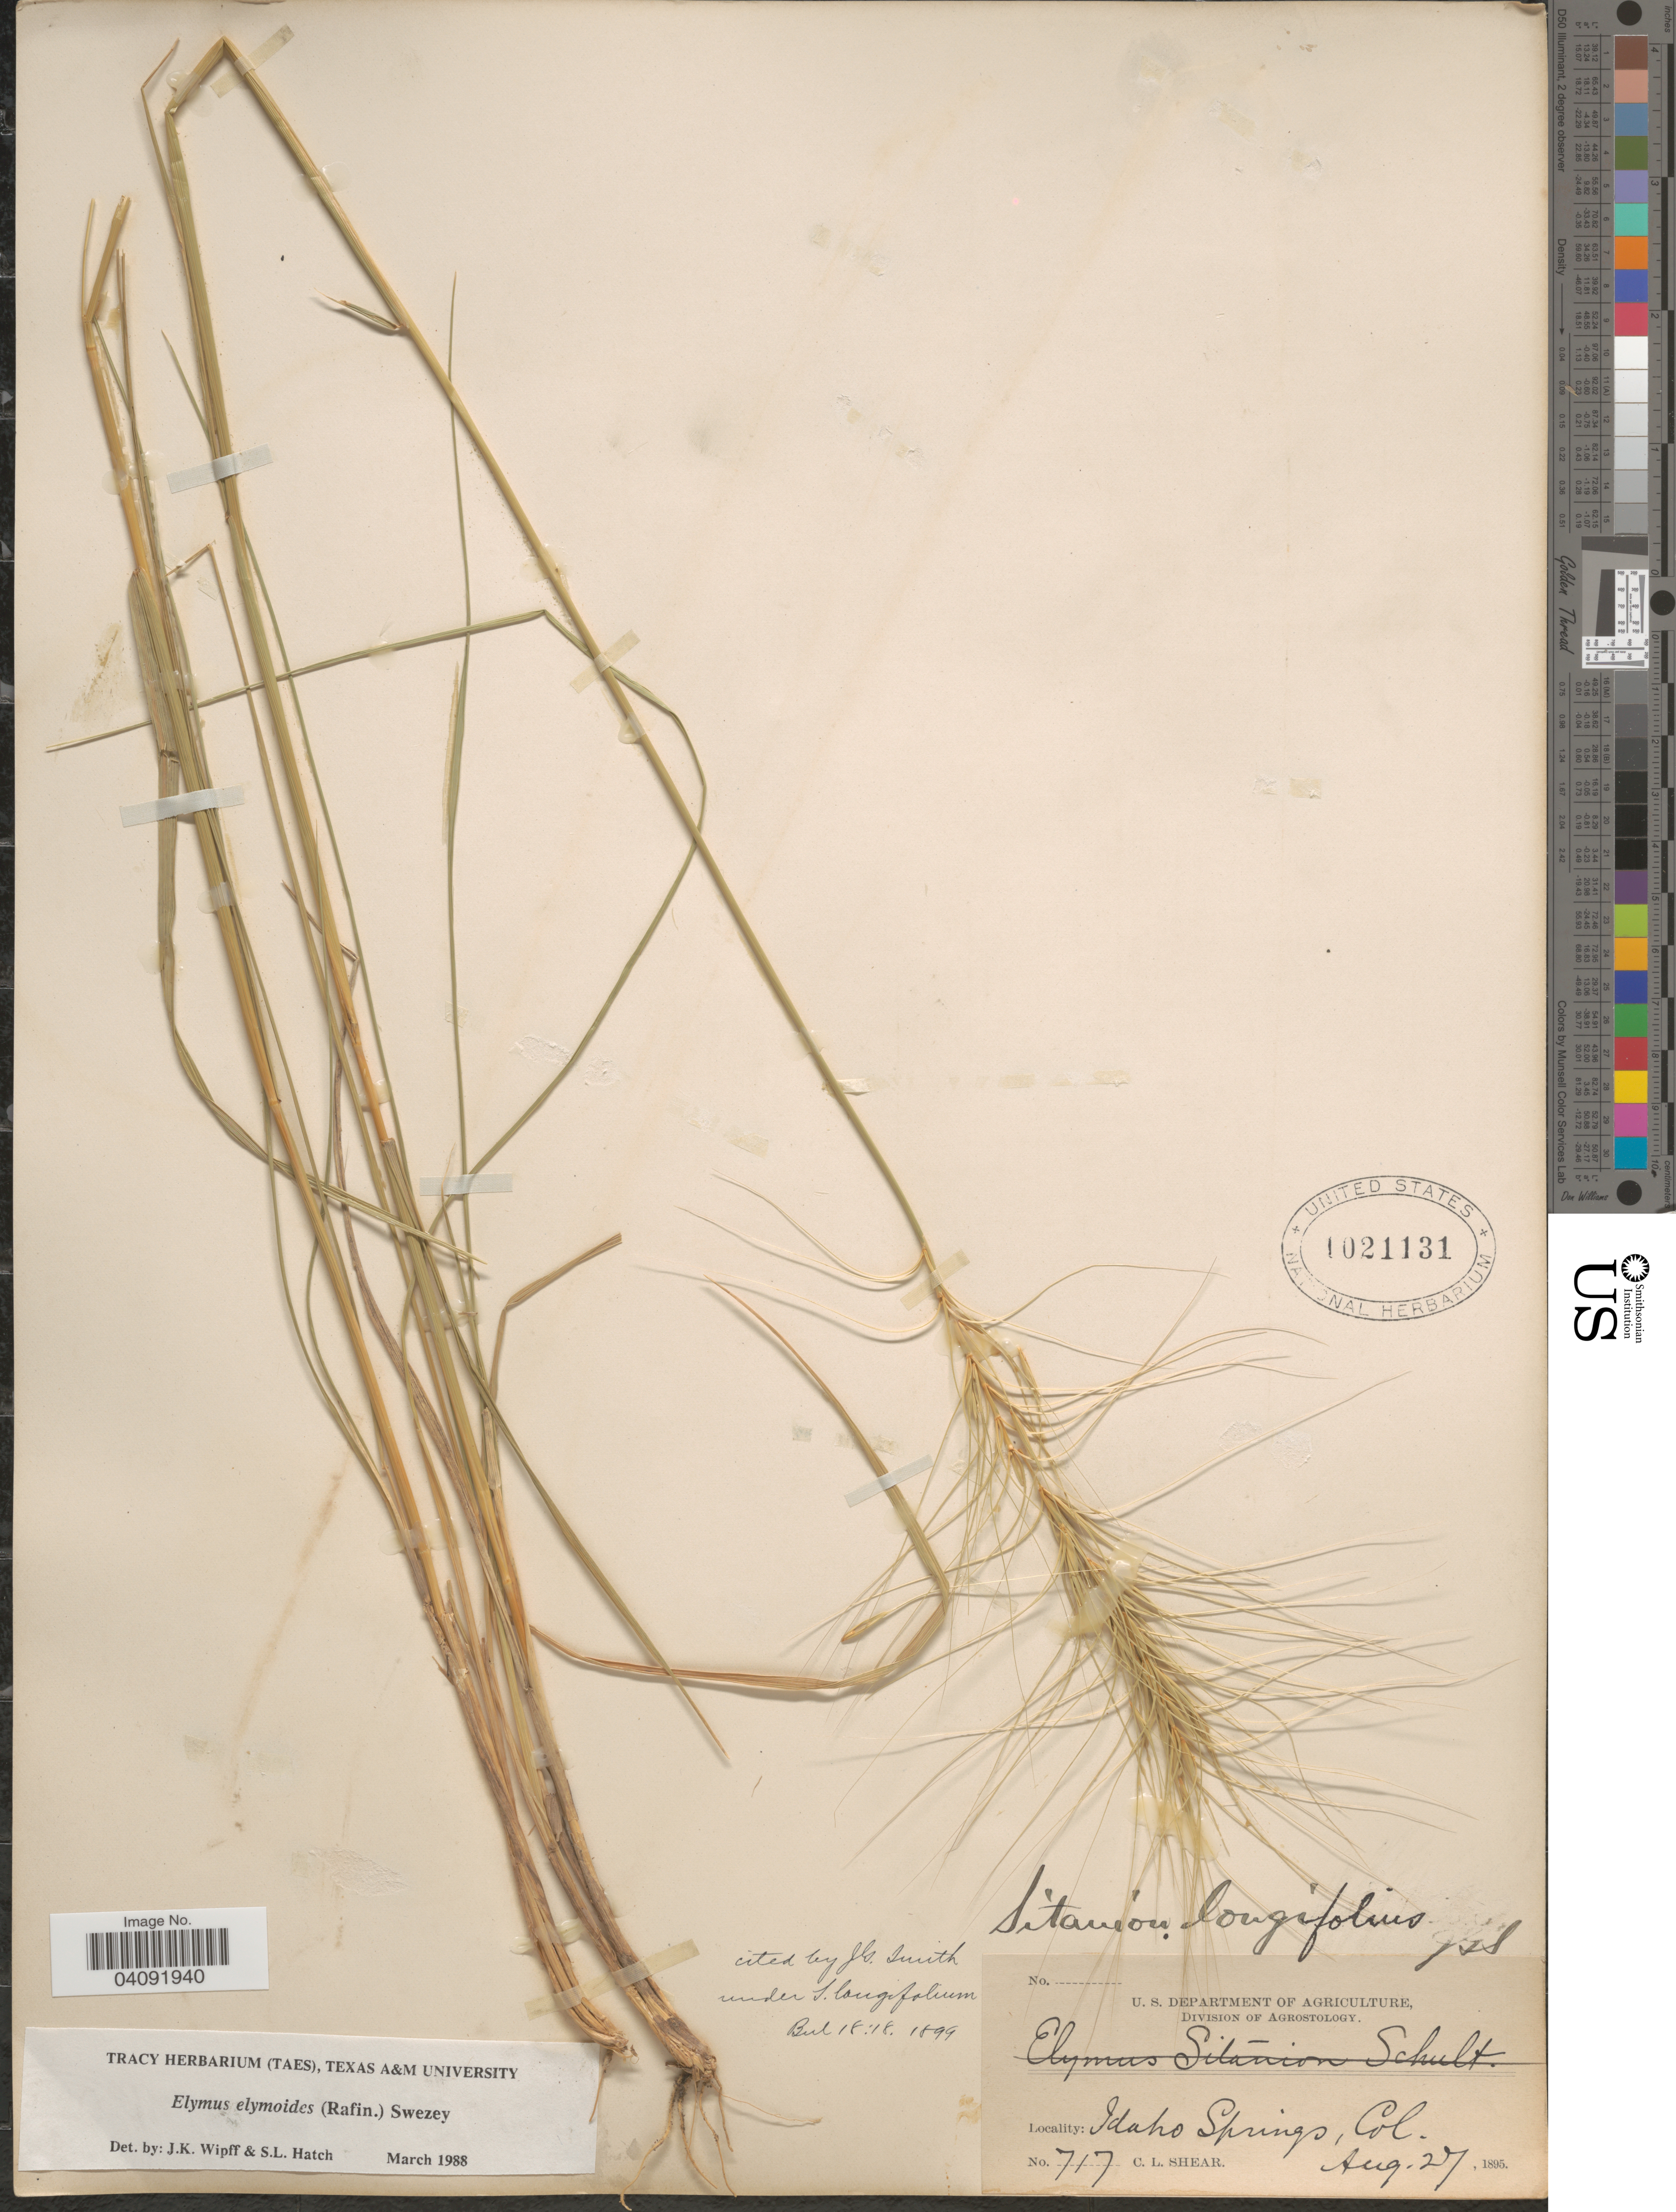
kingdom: Plantae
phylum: Tracheophyta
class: Liliopsida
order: Poales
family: Poaceae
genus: Elymus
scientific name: Elymus elymoides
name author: (Raf.) Swezey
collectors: C. L. Shear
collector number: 717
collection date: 1895-08-27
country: United States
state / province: Colorado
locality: Idaho Springs.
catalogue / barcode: US 1021131